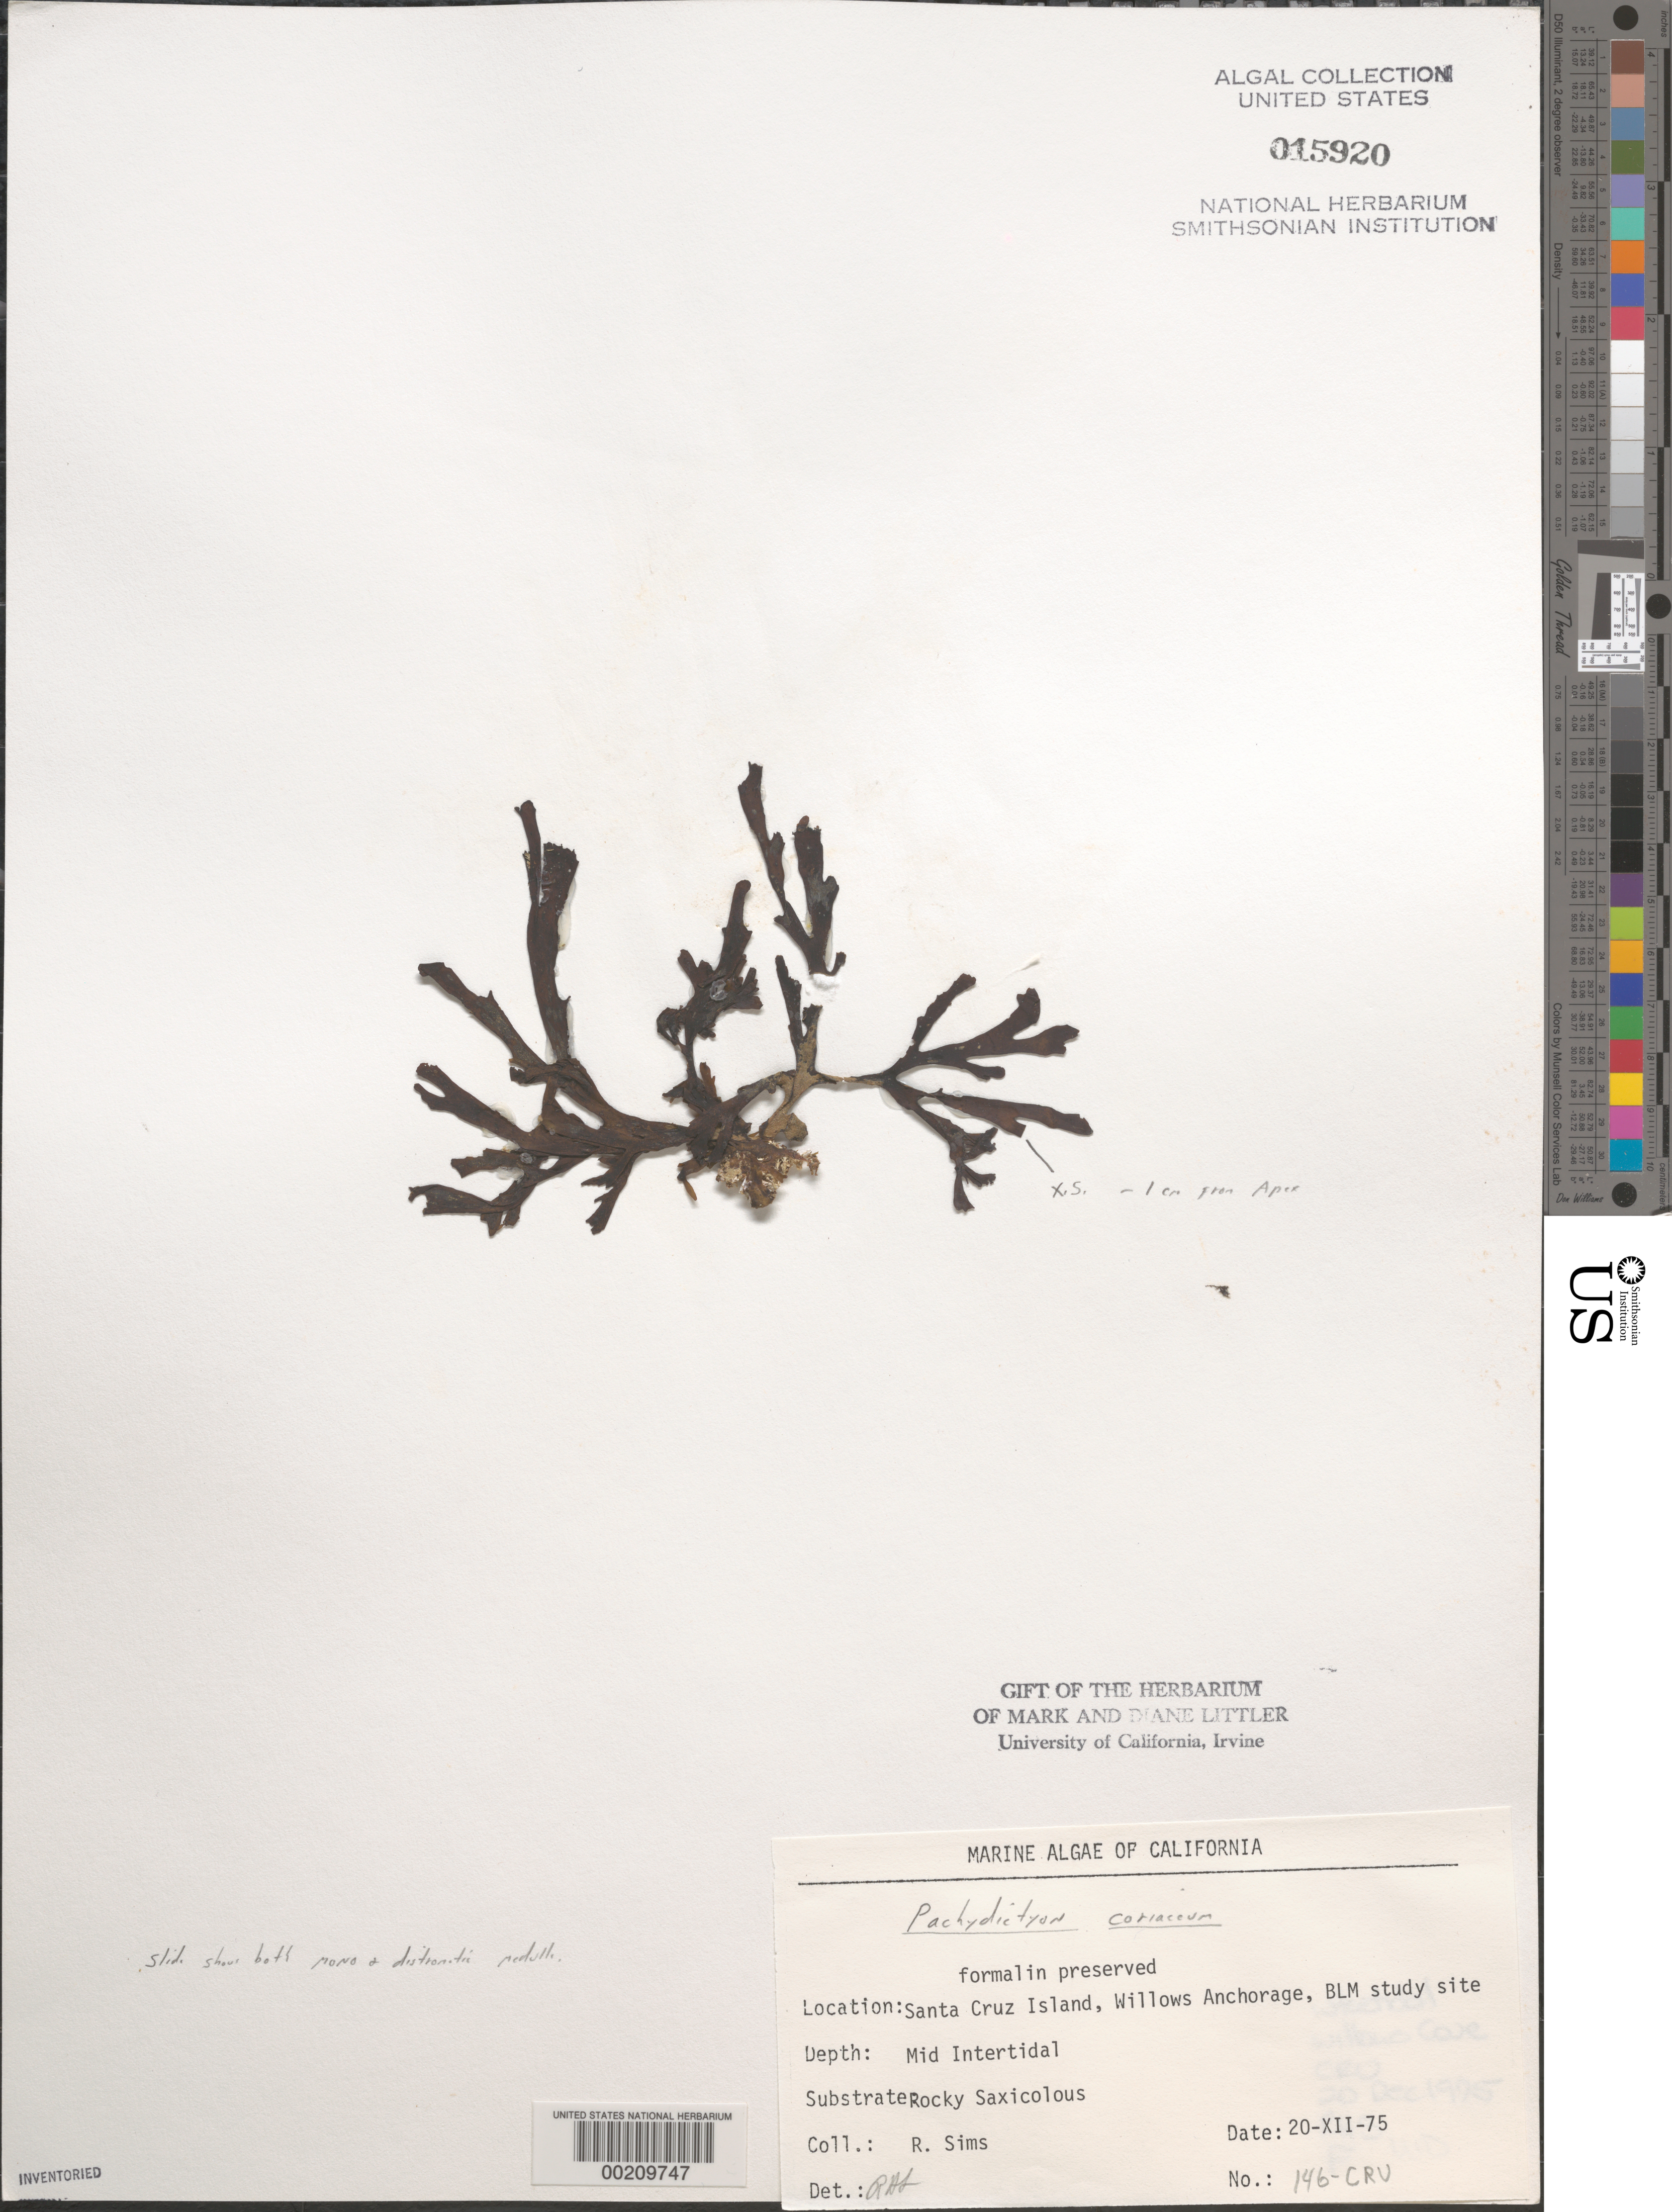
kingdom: Chromista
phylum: Ochrophyta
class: Phaeophyceae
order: Dictyotales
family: Dictyotaceae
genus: Pachydictyon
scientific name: Pachydictyon coriaceum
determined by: Sims, Robert H.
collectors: R. H. Sims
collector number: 146-cru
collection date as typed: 20 Dec 1975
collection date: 1975-12-20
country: United States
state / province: California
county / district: Santa Barbara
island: Santa Cruz Island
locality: Willows Anchorage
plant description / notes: BLM-SOCALBIGHT Rocky Intertidal Survey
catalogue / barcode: US 15920